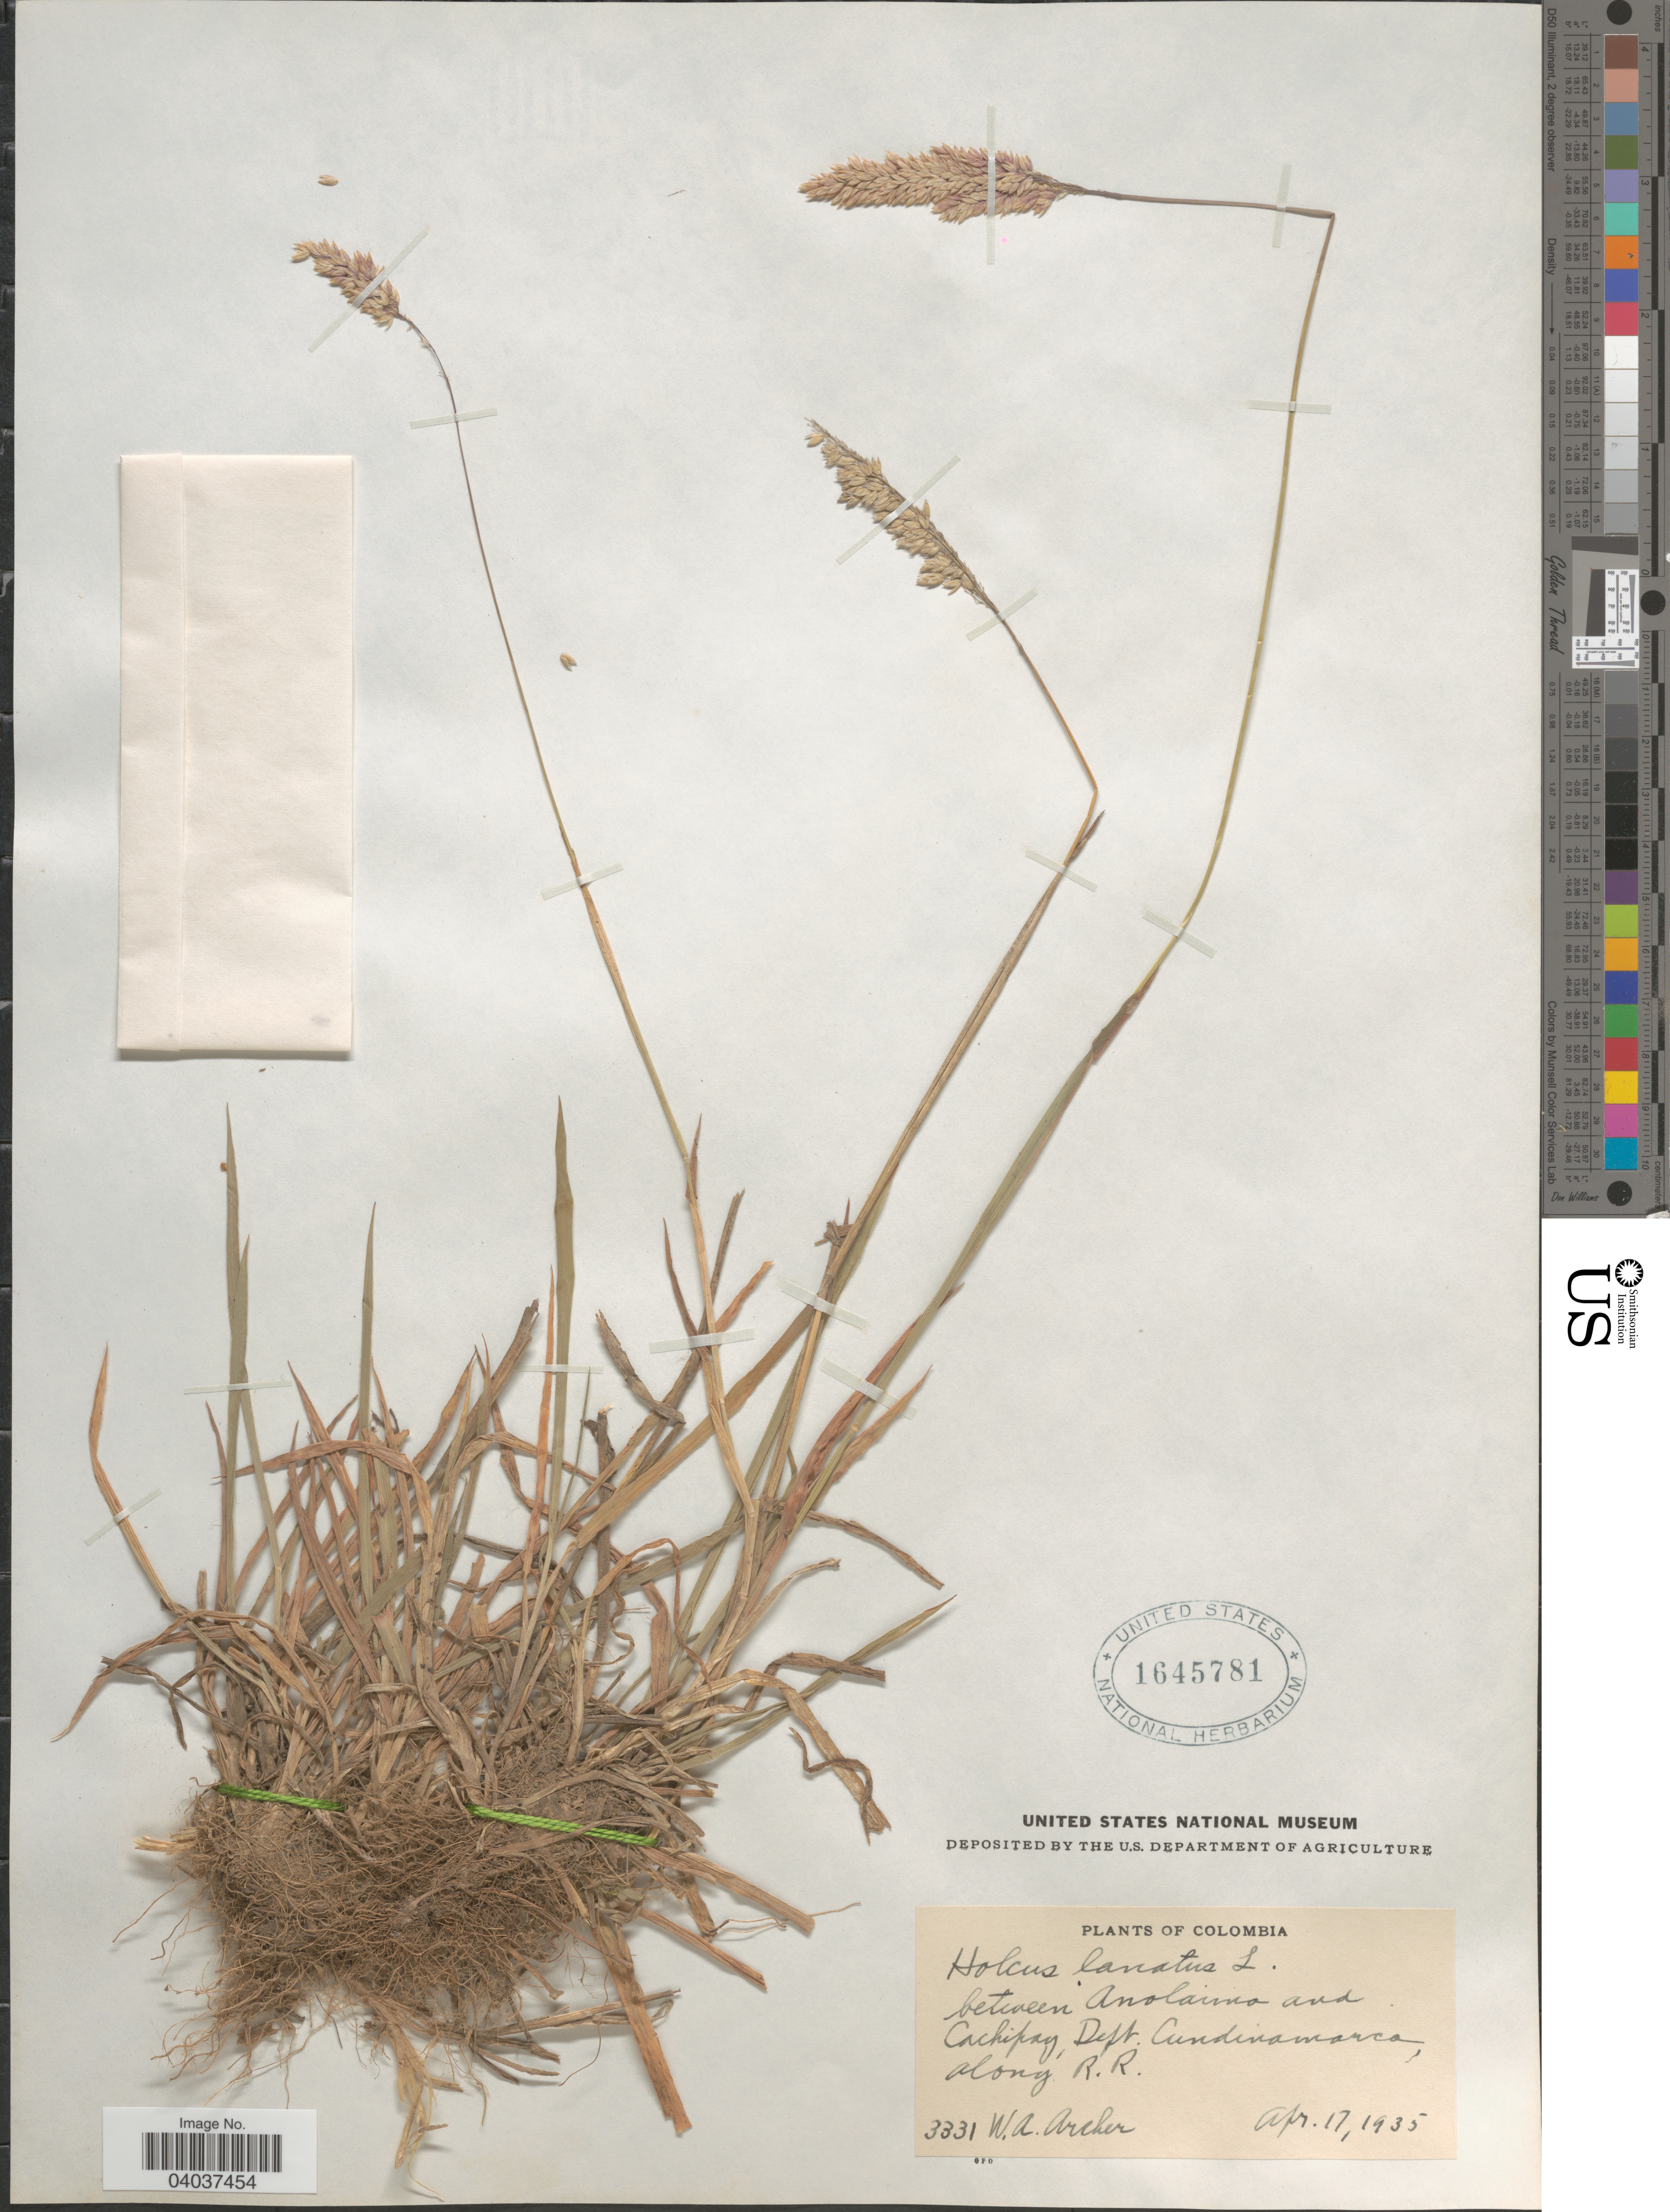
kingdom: Plantae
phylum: Tracheophyta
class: Liliopsida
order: Poales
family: Poaceae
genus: Holcus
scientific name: Holcus lanatus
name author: L.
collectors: W. Archer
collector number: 3331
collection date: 1935-04-17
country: Colombia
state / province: Cundinamarca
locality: Between Anolaima and Cachipay, Dept. Cundinamarca, along RR.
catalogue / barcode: US 1645781